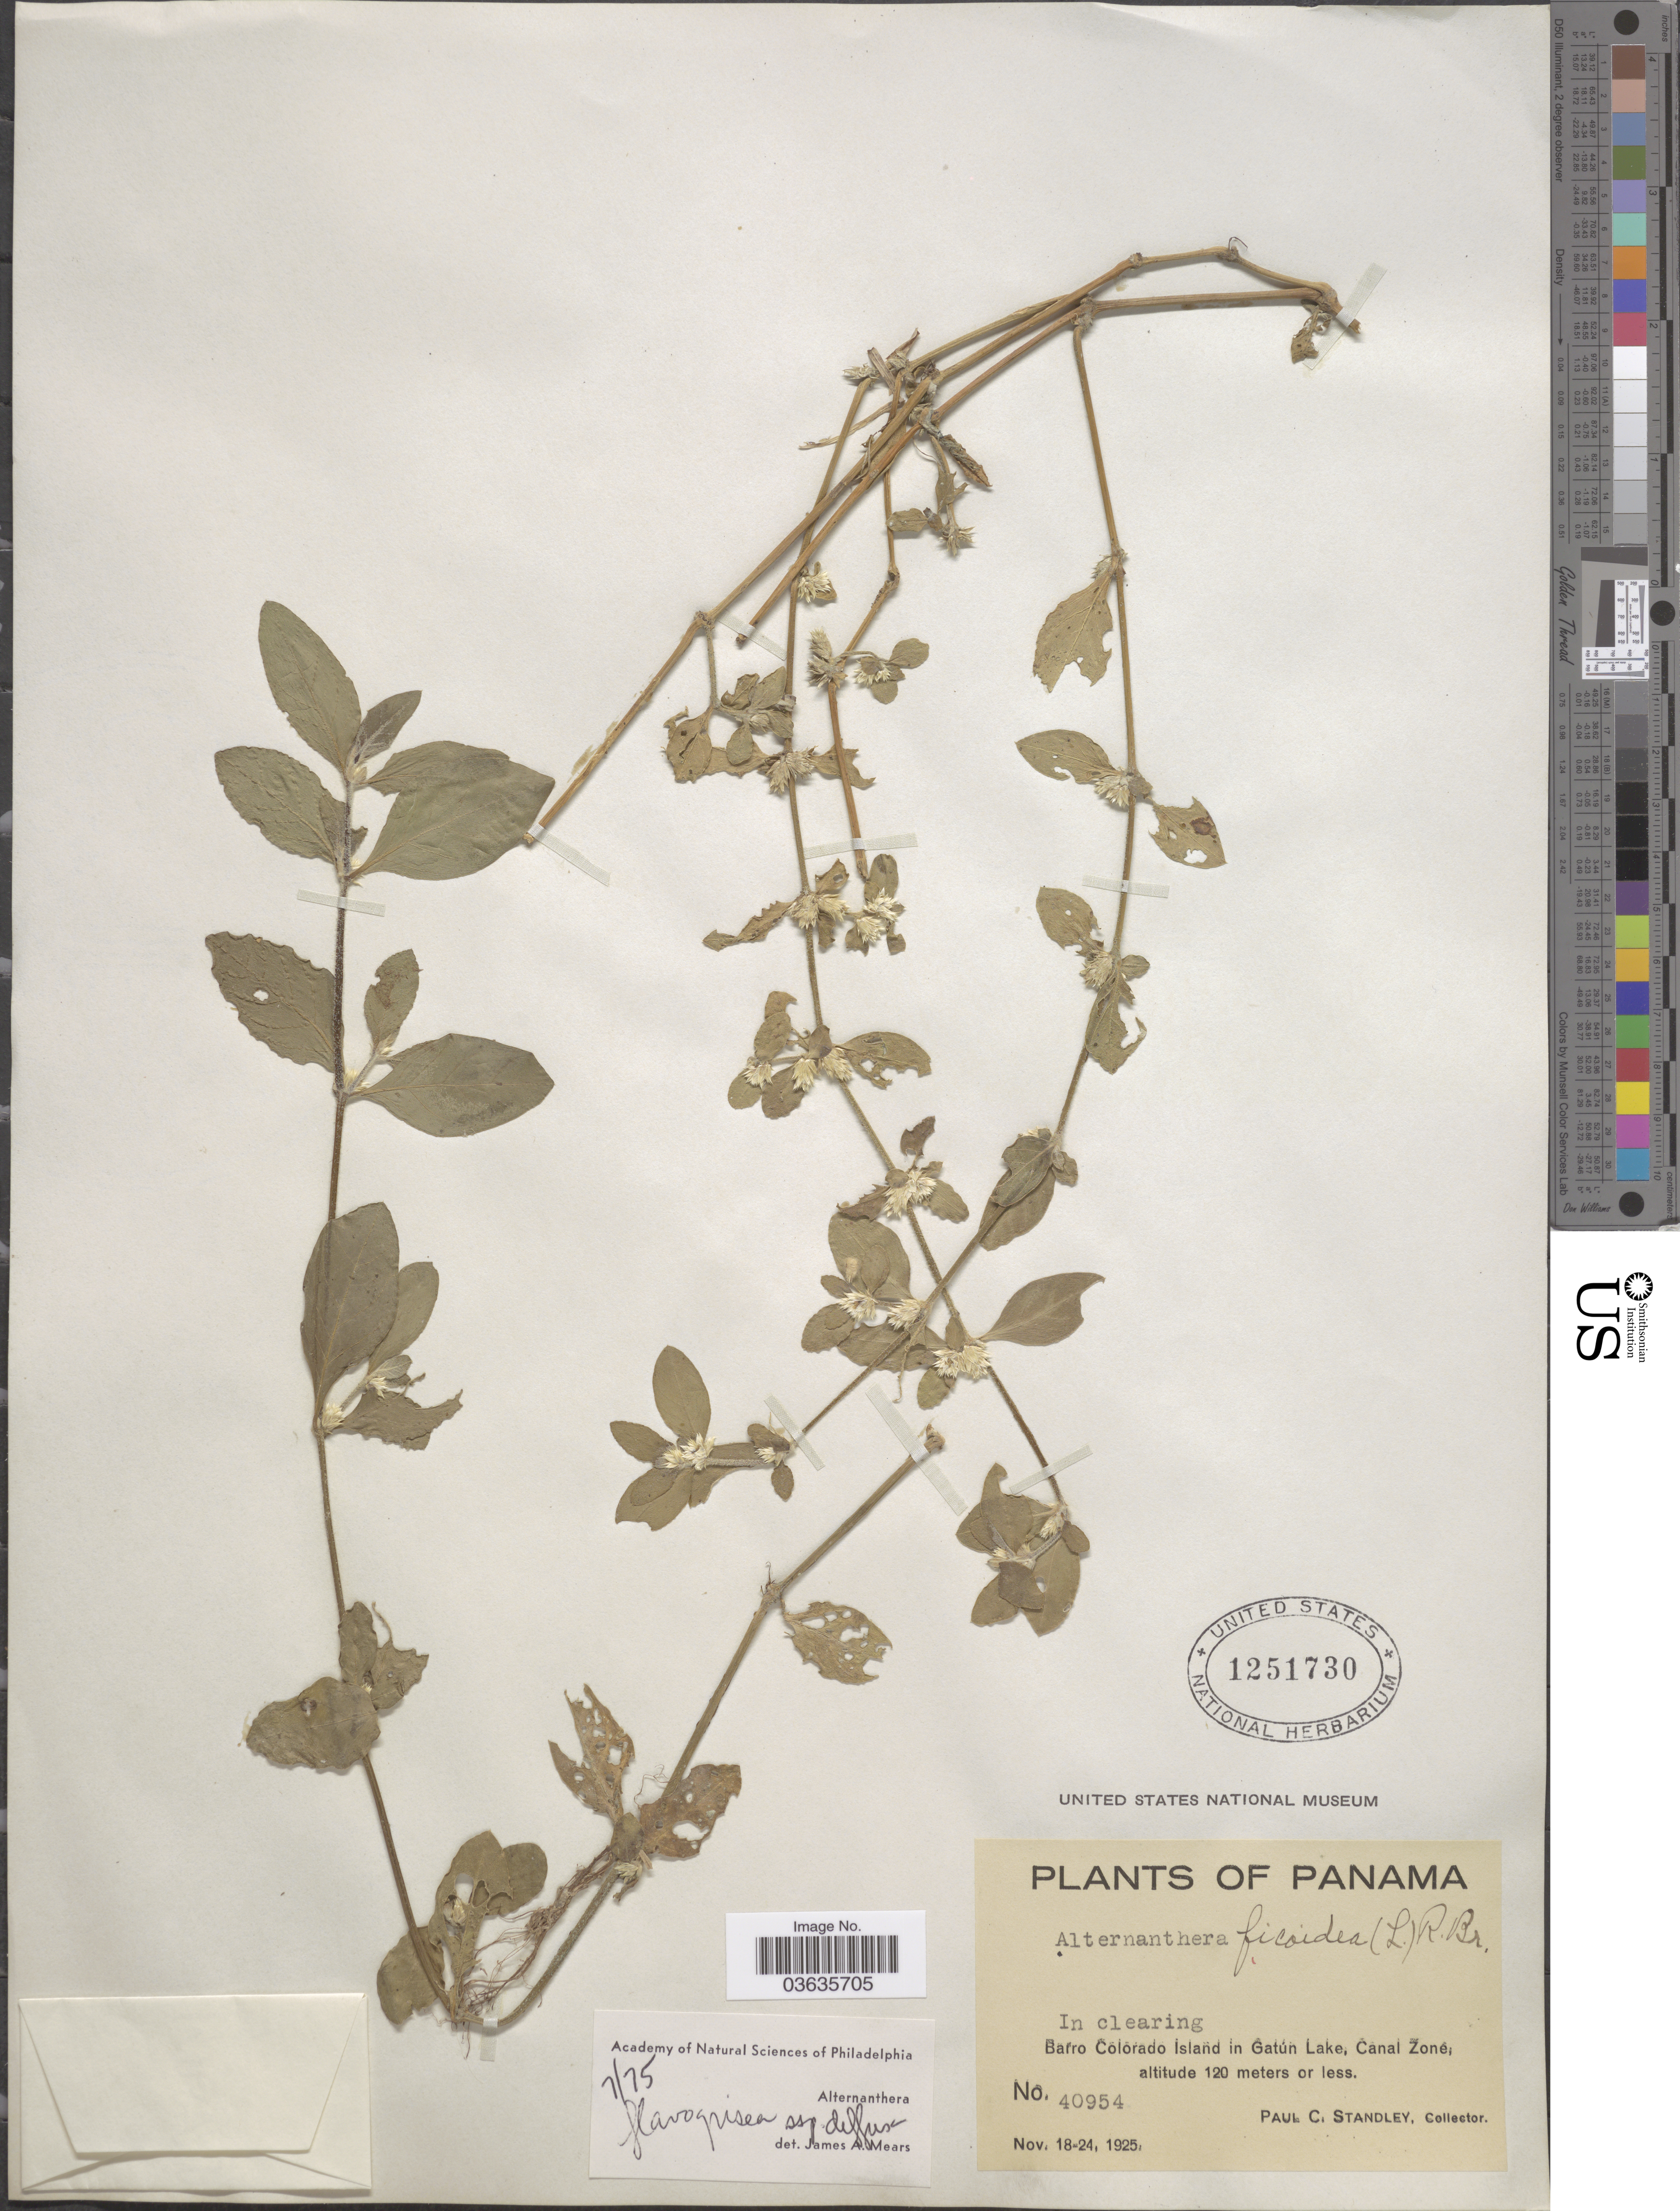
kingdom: Plantae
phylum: Tracheophyta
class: Magnoliopsida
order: Caryophyllales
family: Amaranthaceae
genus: Alternanthera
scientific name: Alternanthera flavogrisea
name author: Urb.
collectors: P. C. Standley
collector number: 40954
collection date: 1925-11-18/1925-11-24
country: Panama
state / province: Panamá Oeste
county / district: Canal Zone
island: Barro Colorado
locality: Barro Colorado Island in Gatun Lake, Canal Zone,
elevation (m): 120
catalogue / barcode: US 1251730